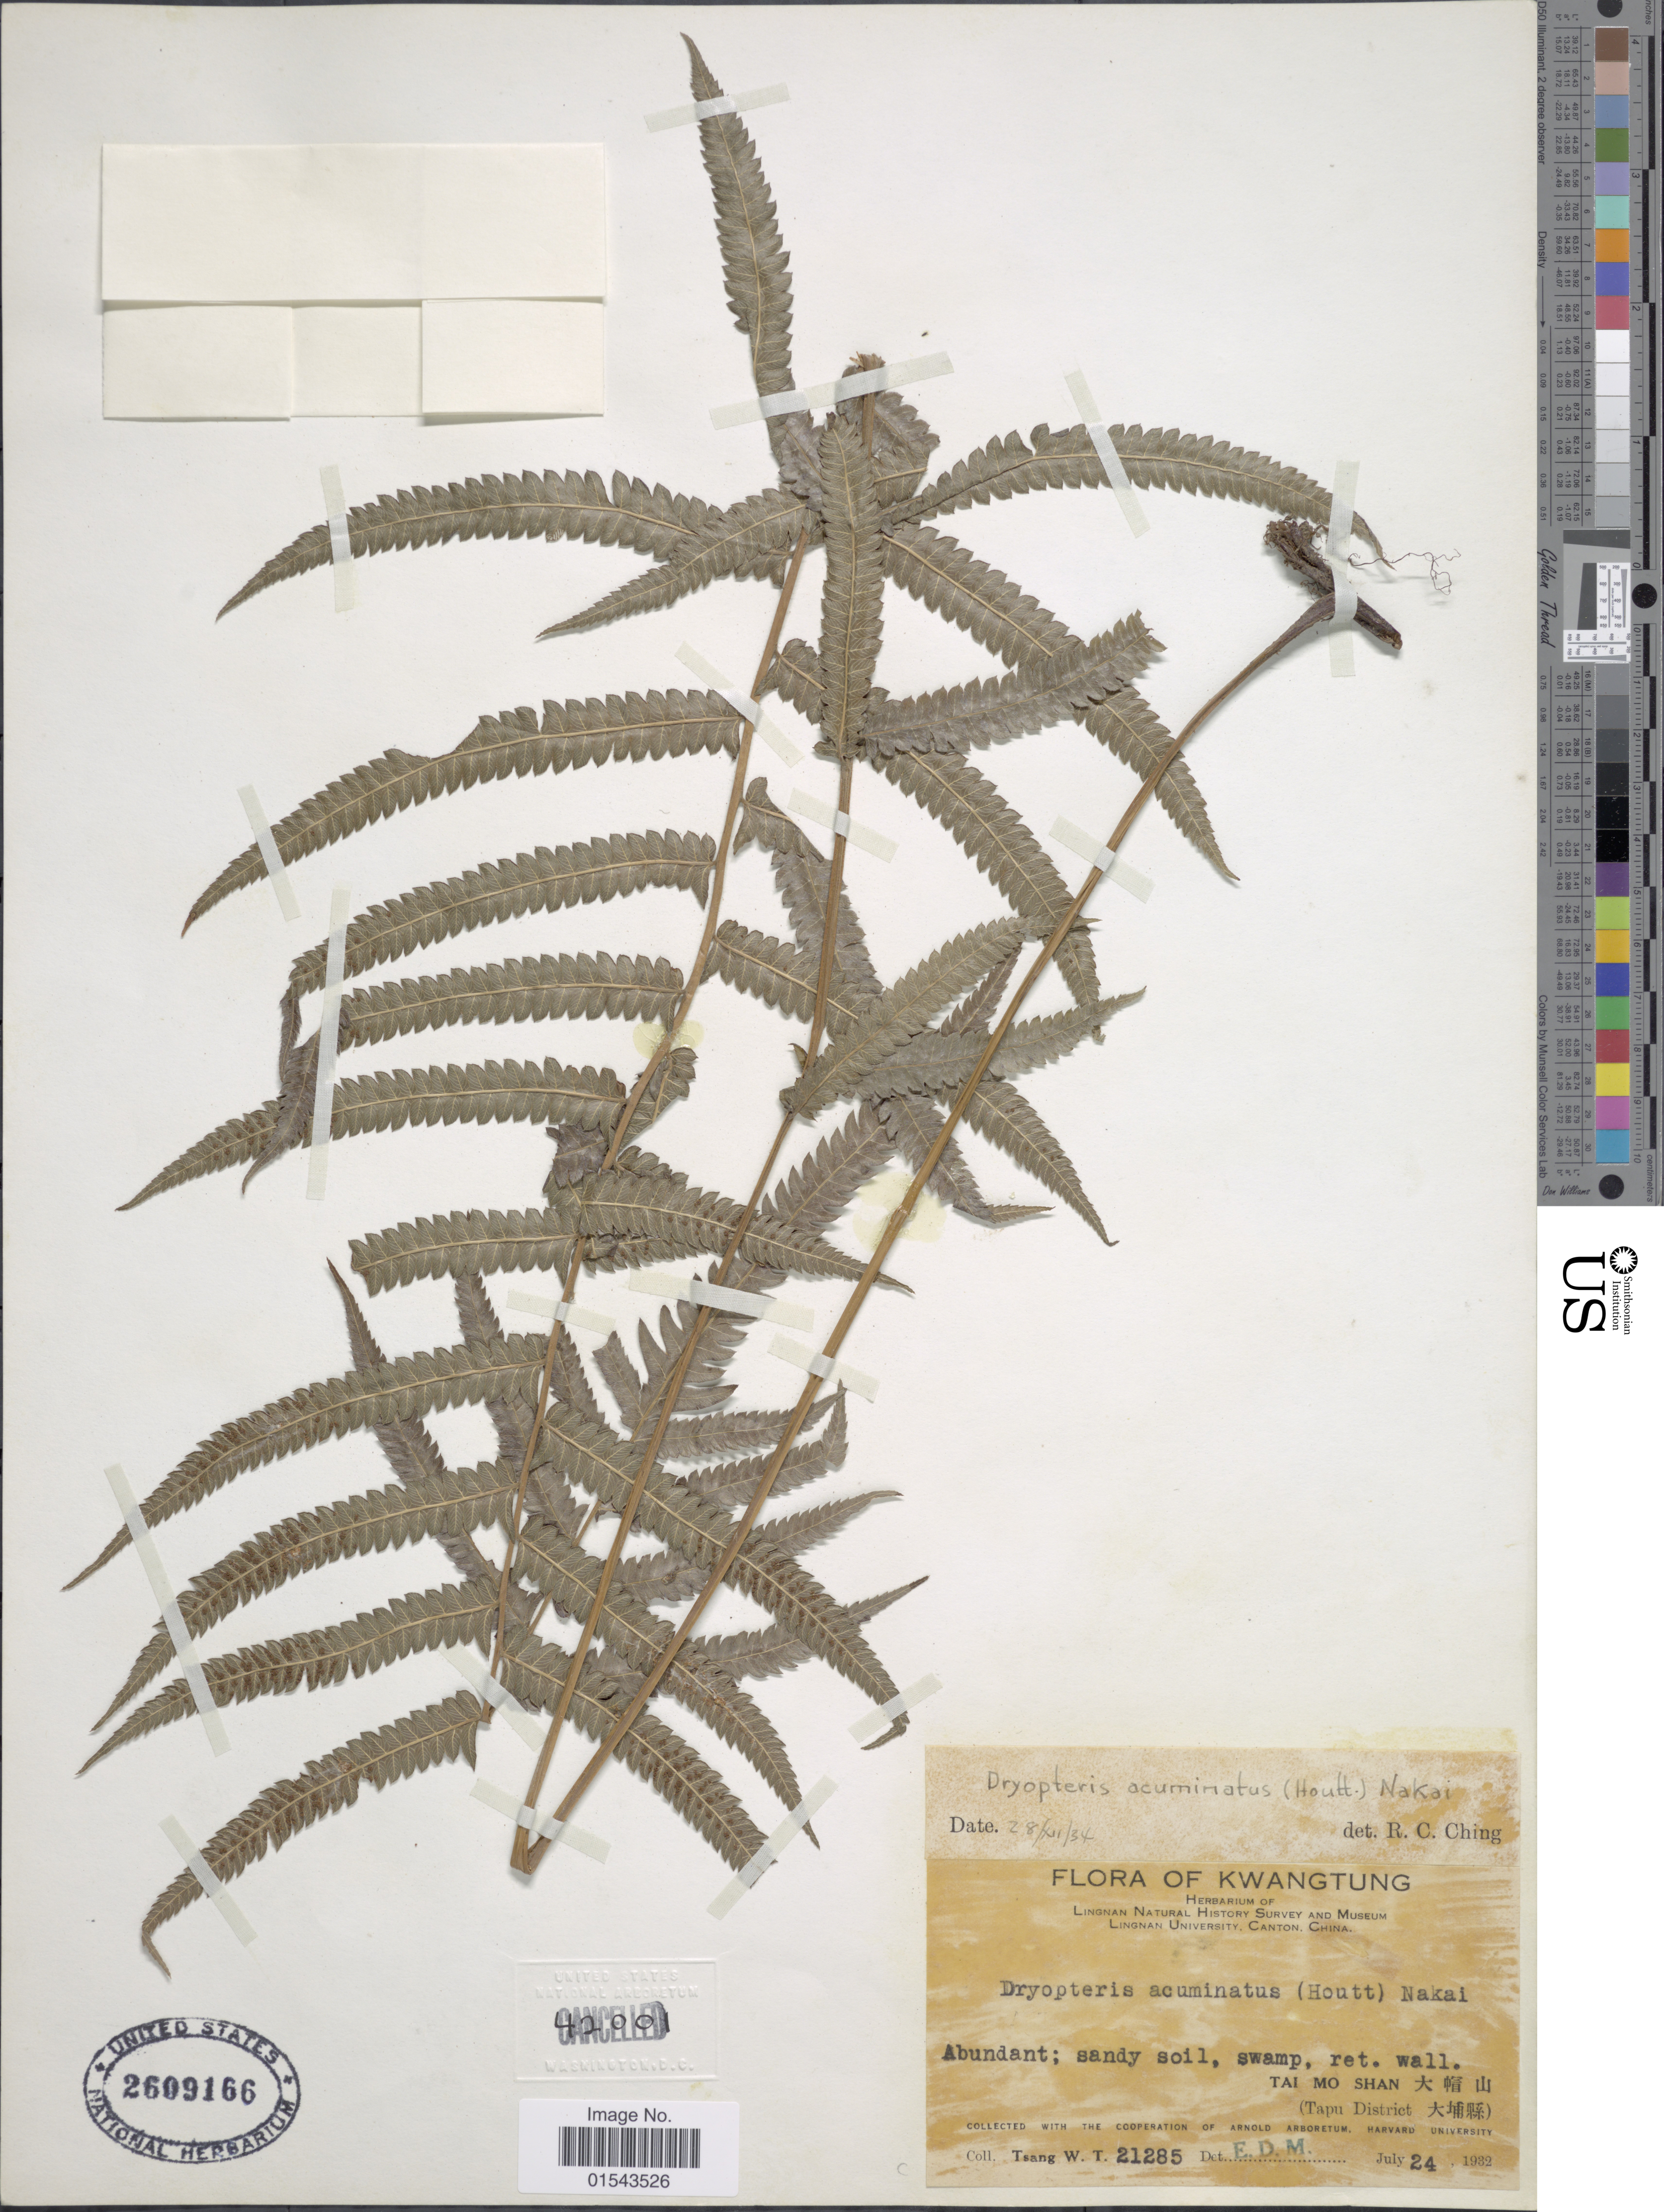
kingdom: Plantae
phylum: Tracheophyta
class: Polypodiopsida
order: Polypodiales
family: Thelypteridaceae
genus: Christella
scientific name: Christella acuminata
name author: (Houtt.) H. Lév.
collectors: W. T. Tsang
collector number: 21285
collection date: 1932-07-24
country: China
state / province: Guangdong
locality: Kwangtung. Tai Mo Shan (Tapu District)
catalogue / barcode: US 2609166